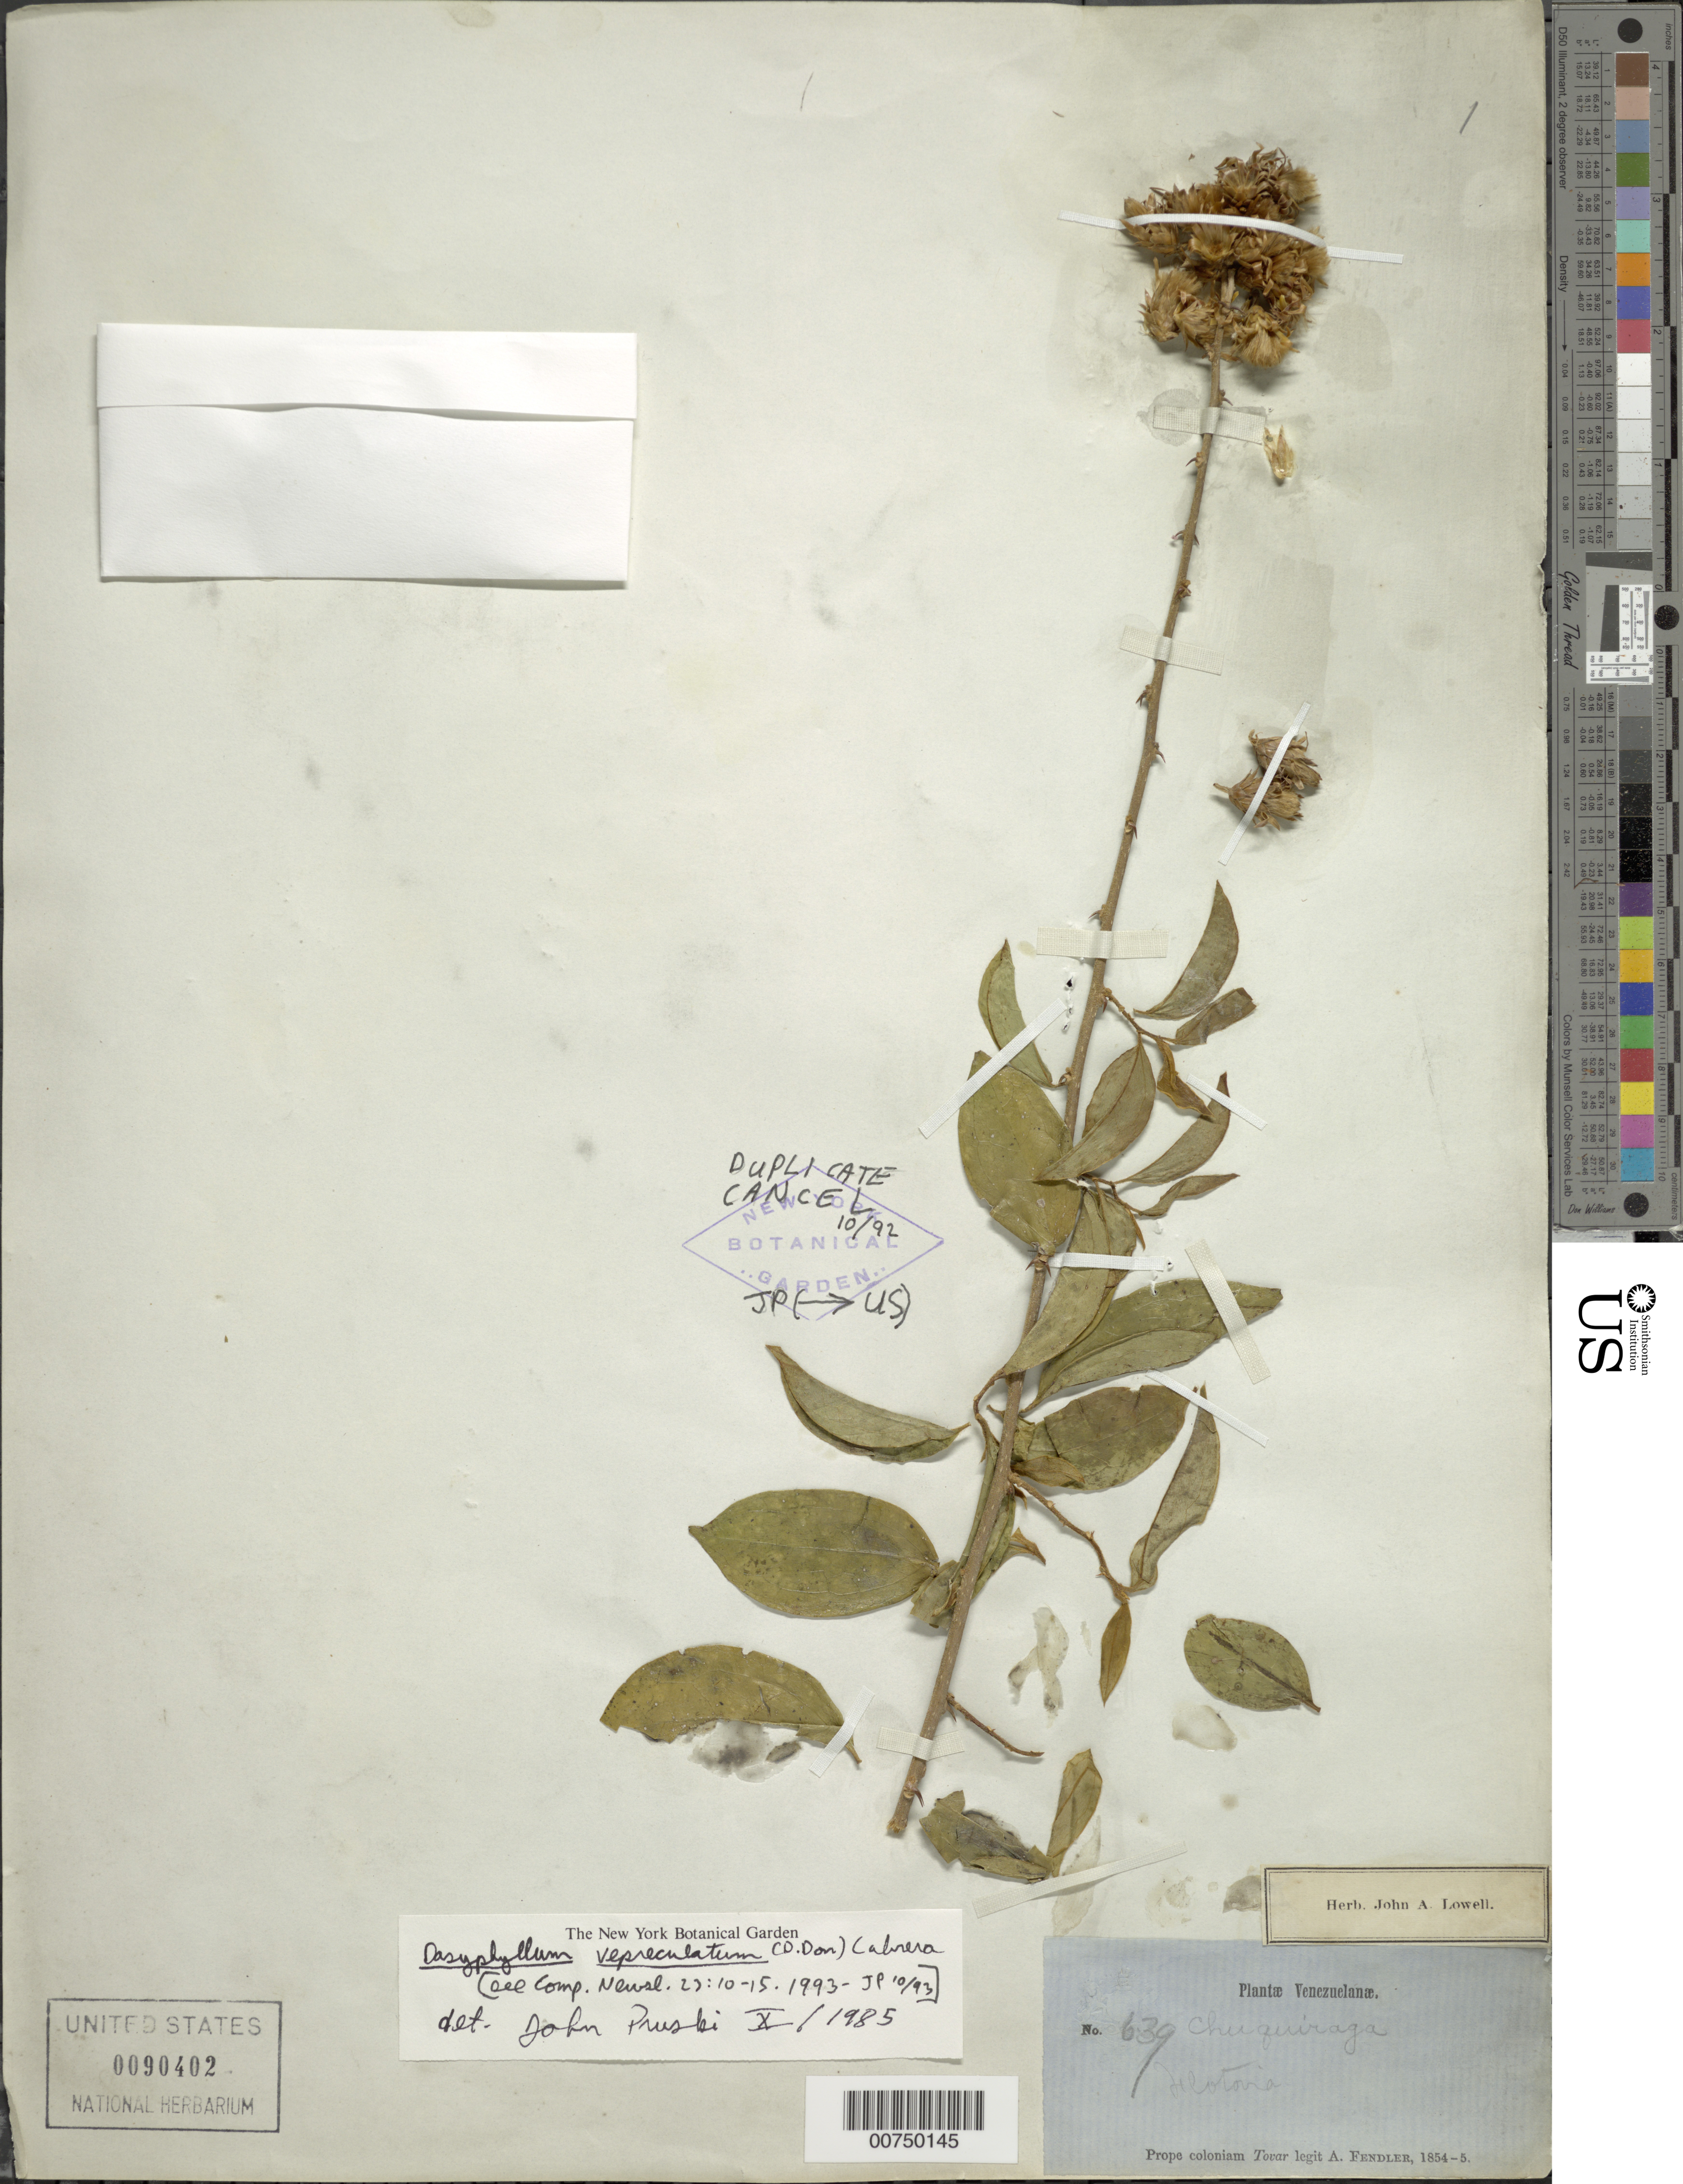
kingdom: Plantae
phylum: Tracheophyta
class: Magnoliopsida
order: Asterales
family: Asteraceae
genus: Dasyphyllum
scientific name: Dasyphyllum vepreculatum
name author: (D. Don) Cabrera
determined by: Pruski, J. F.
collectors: A. Fendler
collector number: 639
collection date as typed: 1854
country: Venezuela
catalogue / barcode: US 90402